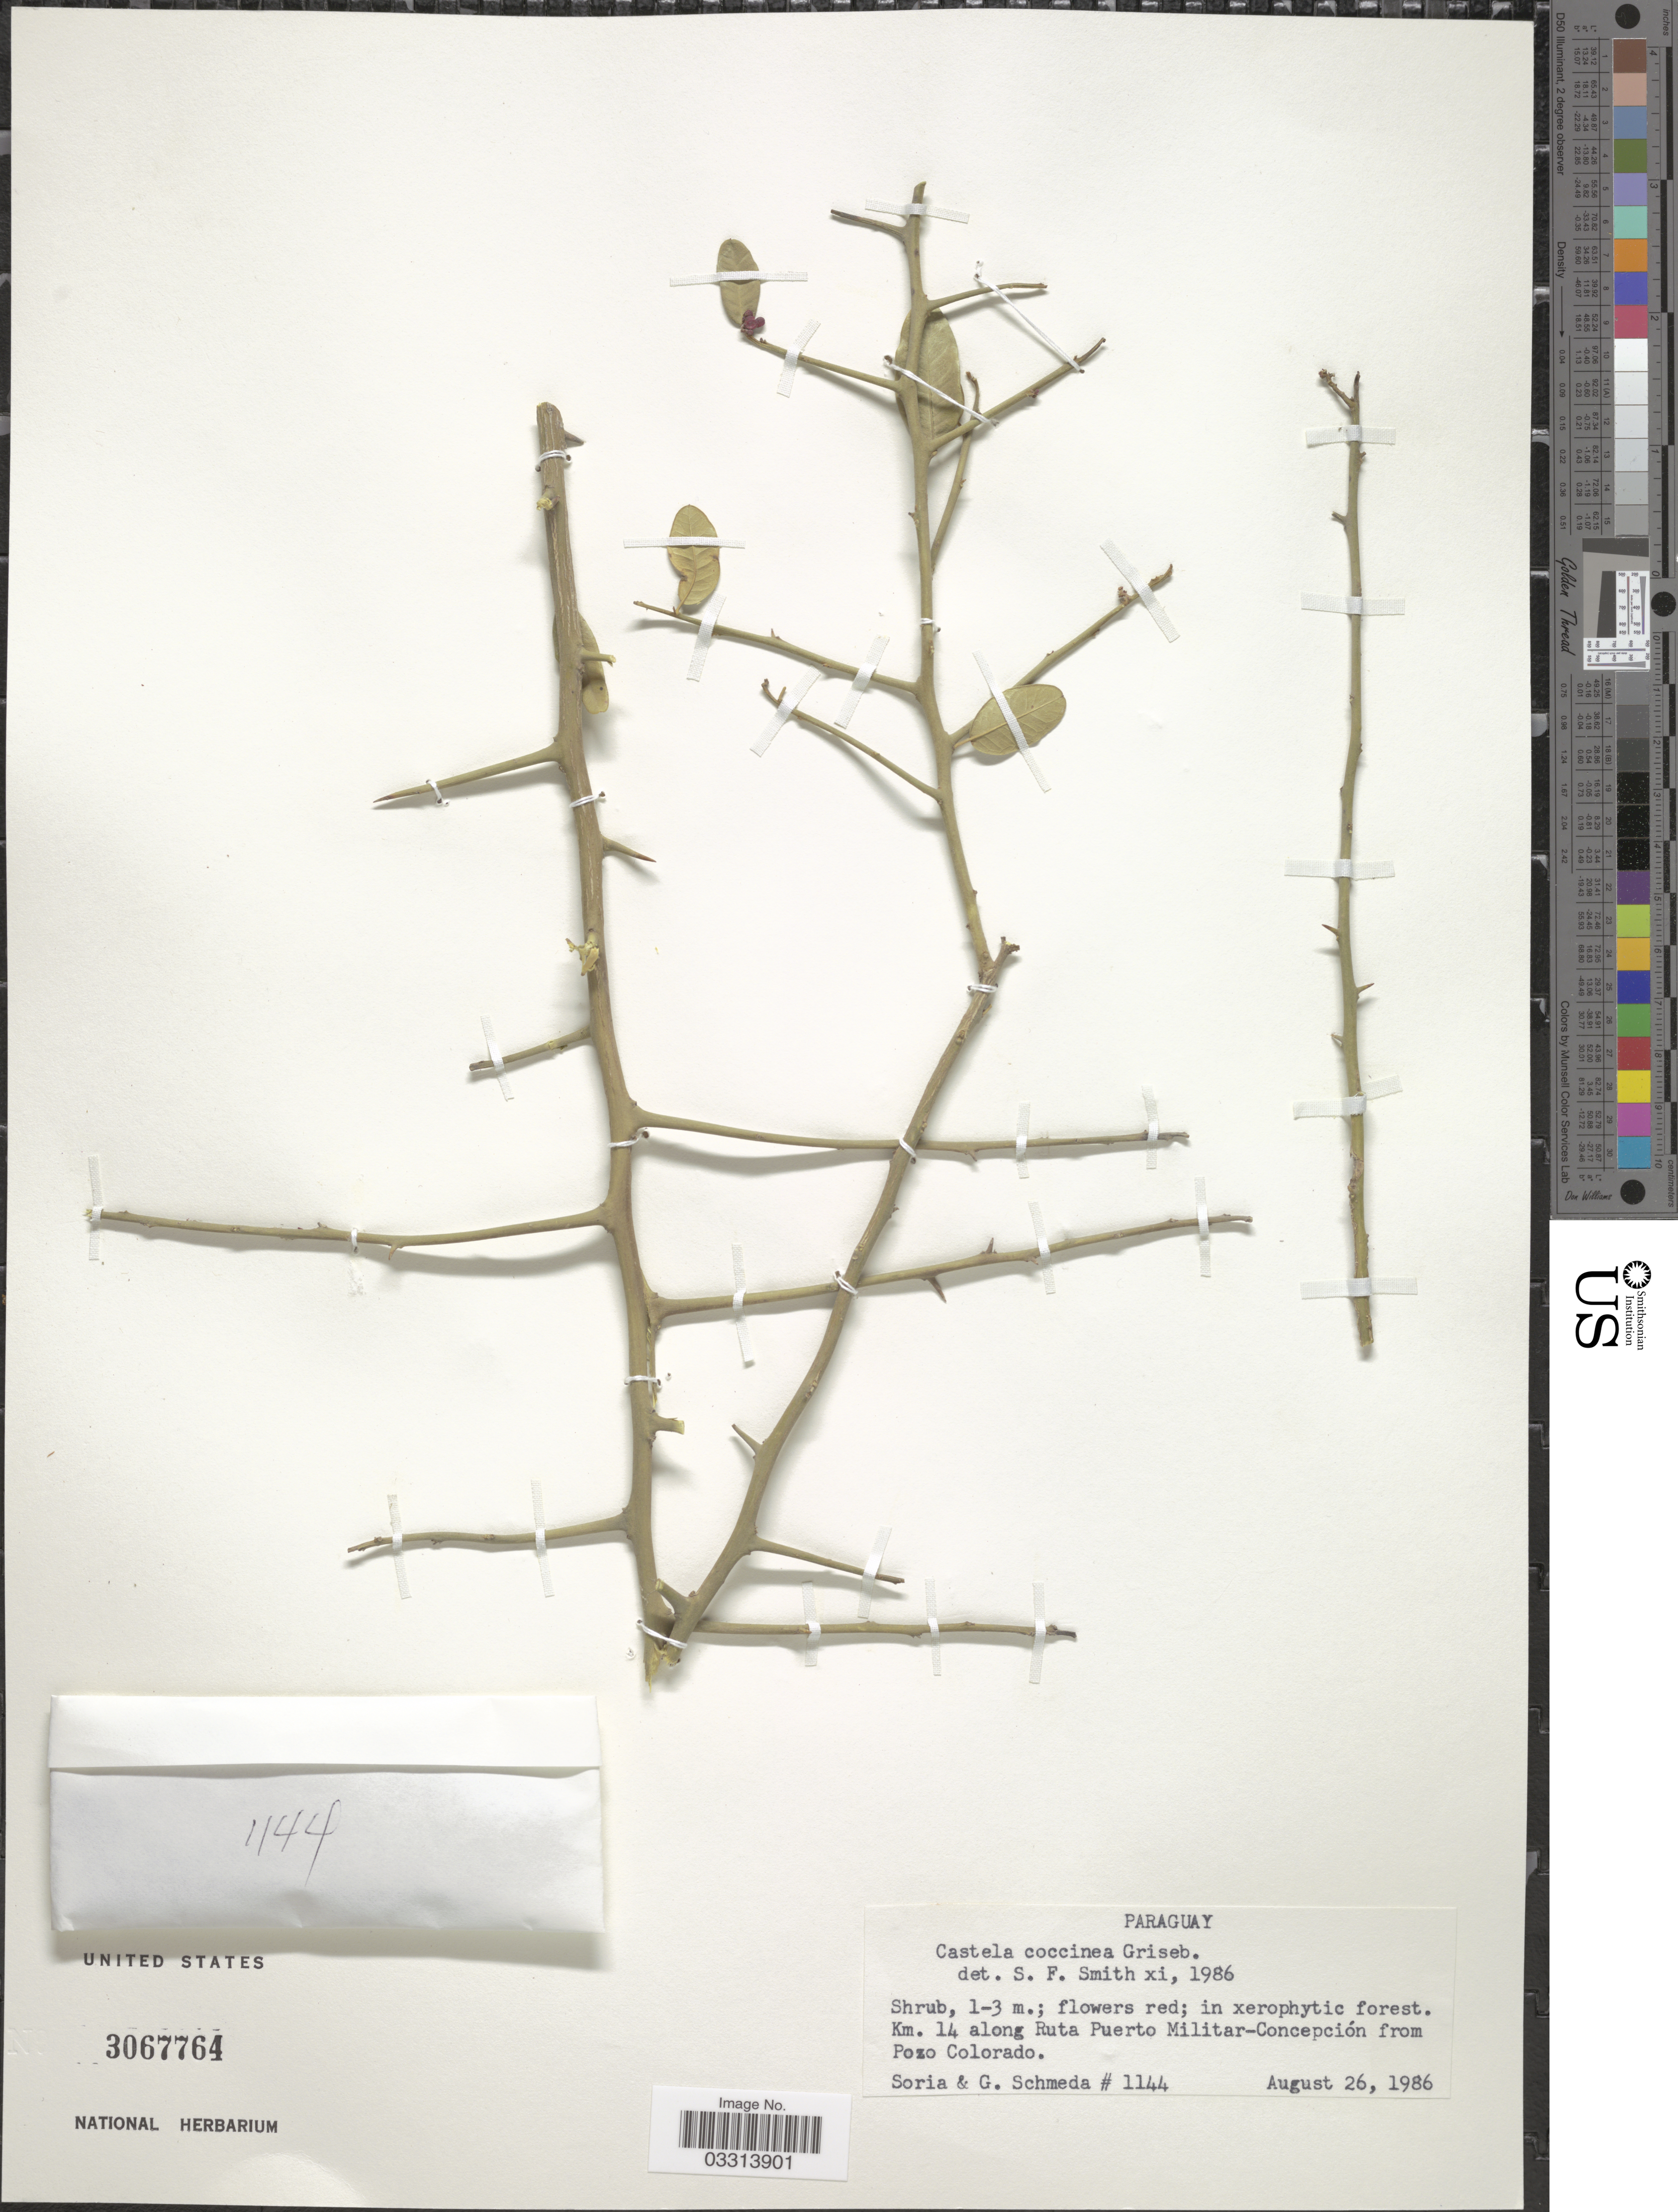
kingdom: Plantae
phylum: Tracheophyta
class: Magnoliopsida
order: Sapindales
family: Simaroubaceae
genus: Castela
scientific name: Castela coccinea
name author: Griseb.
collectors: S. Schmeda & G. Schmeda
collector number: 1144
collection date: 1986-08-26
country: Paraguay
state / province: Concepcion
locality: Km. 14 along Ruta Puerto Militar-Concepción from Pozo Colorado.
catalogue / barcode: US 3067764